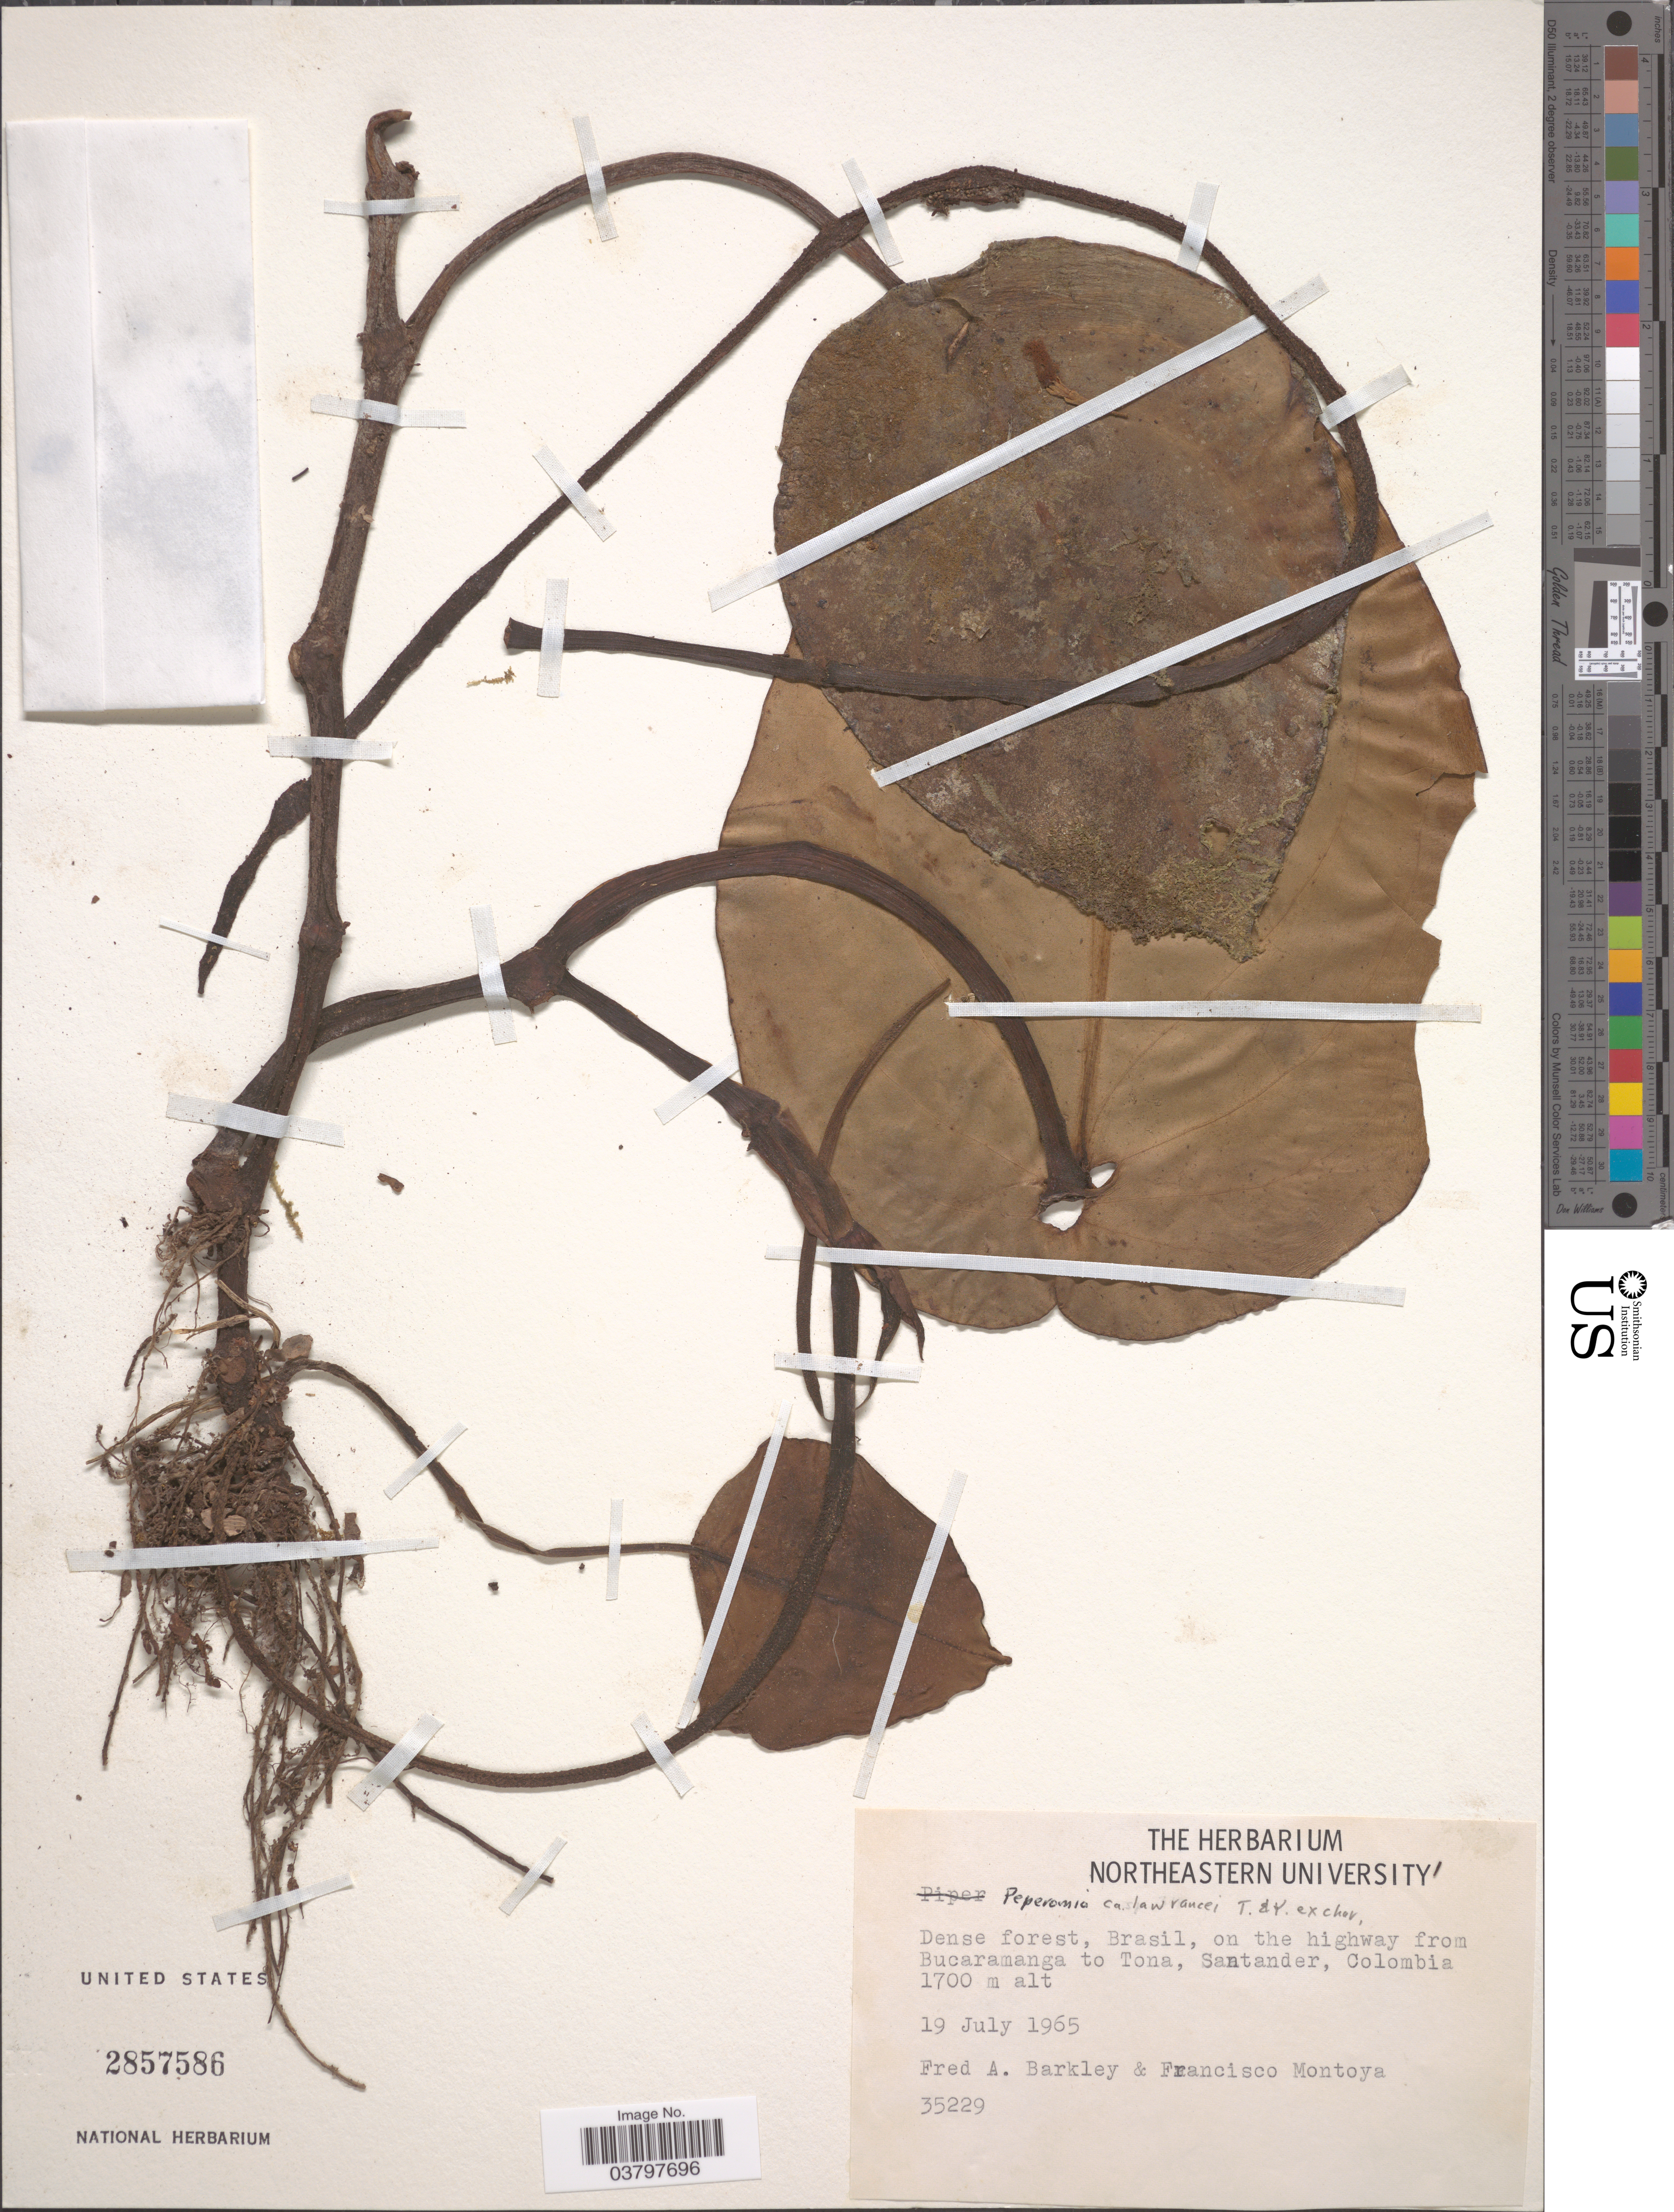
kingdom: Plantae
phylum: Tracheophyta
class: Magnoliopsida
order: Piperales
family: Piperaceae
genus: Peperomia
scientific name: Peperomia maculosa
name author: (L.) Hook.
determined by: Jiménez, José Estaban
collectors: F. A. Barkley & F. Montoya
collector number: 35229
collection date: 1965-07-19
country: Colombia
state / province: Santander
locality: Brasil, on the highway from Bucaramanga to Tona.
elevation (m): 1700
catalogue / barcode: US 2857586